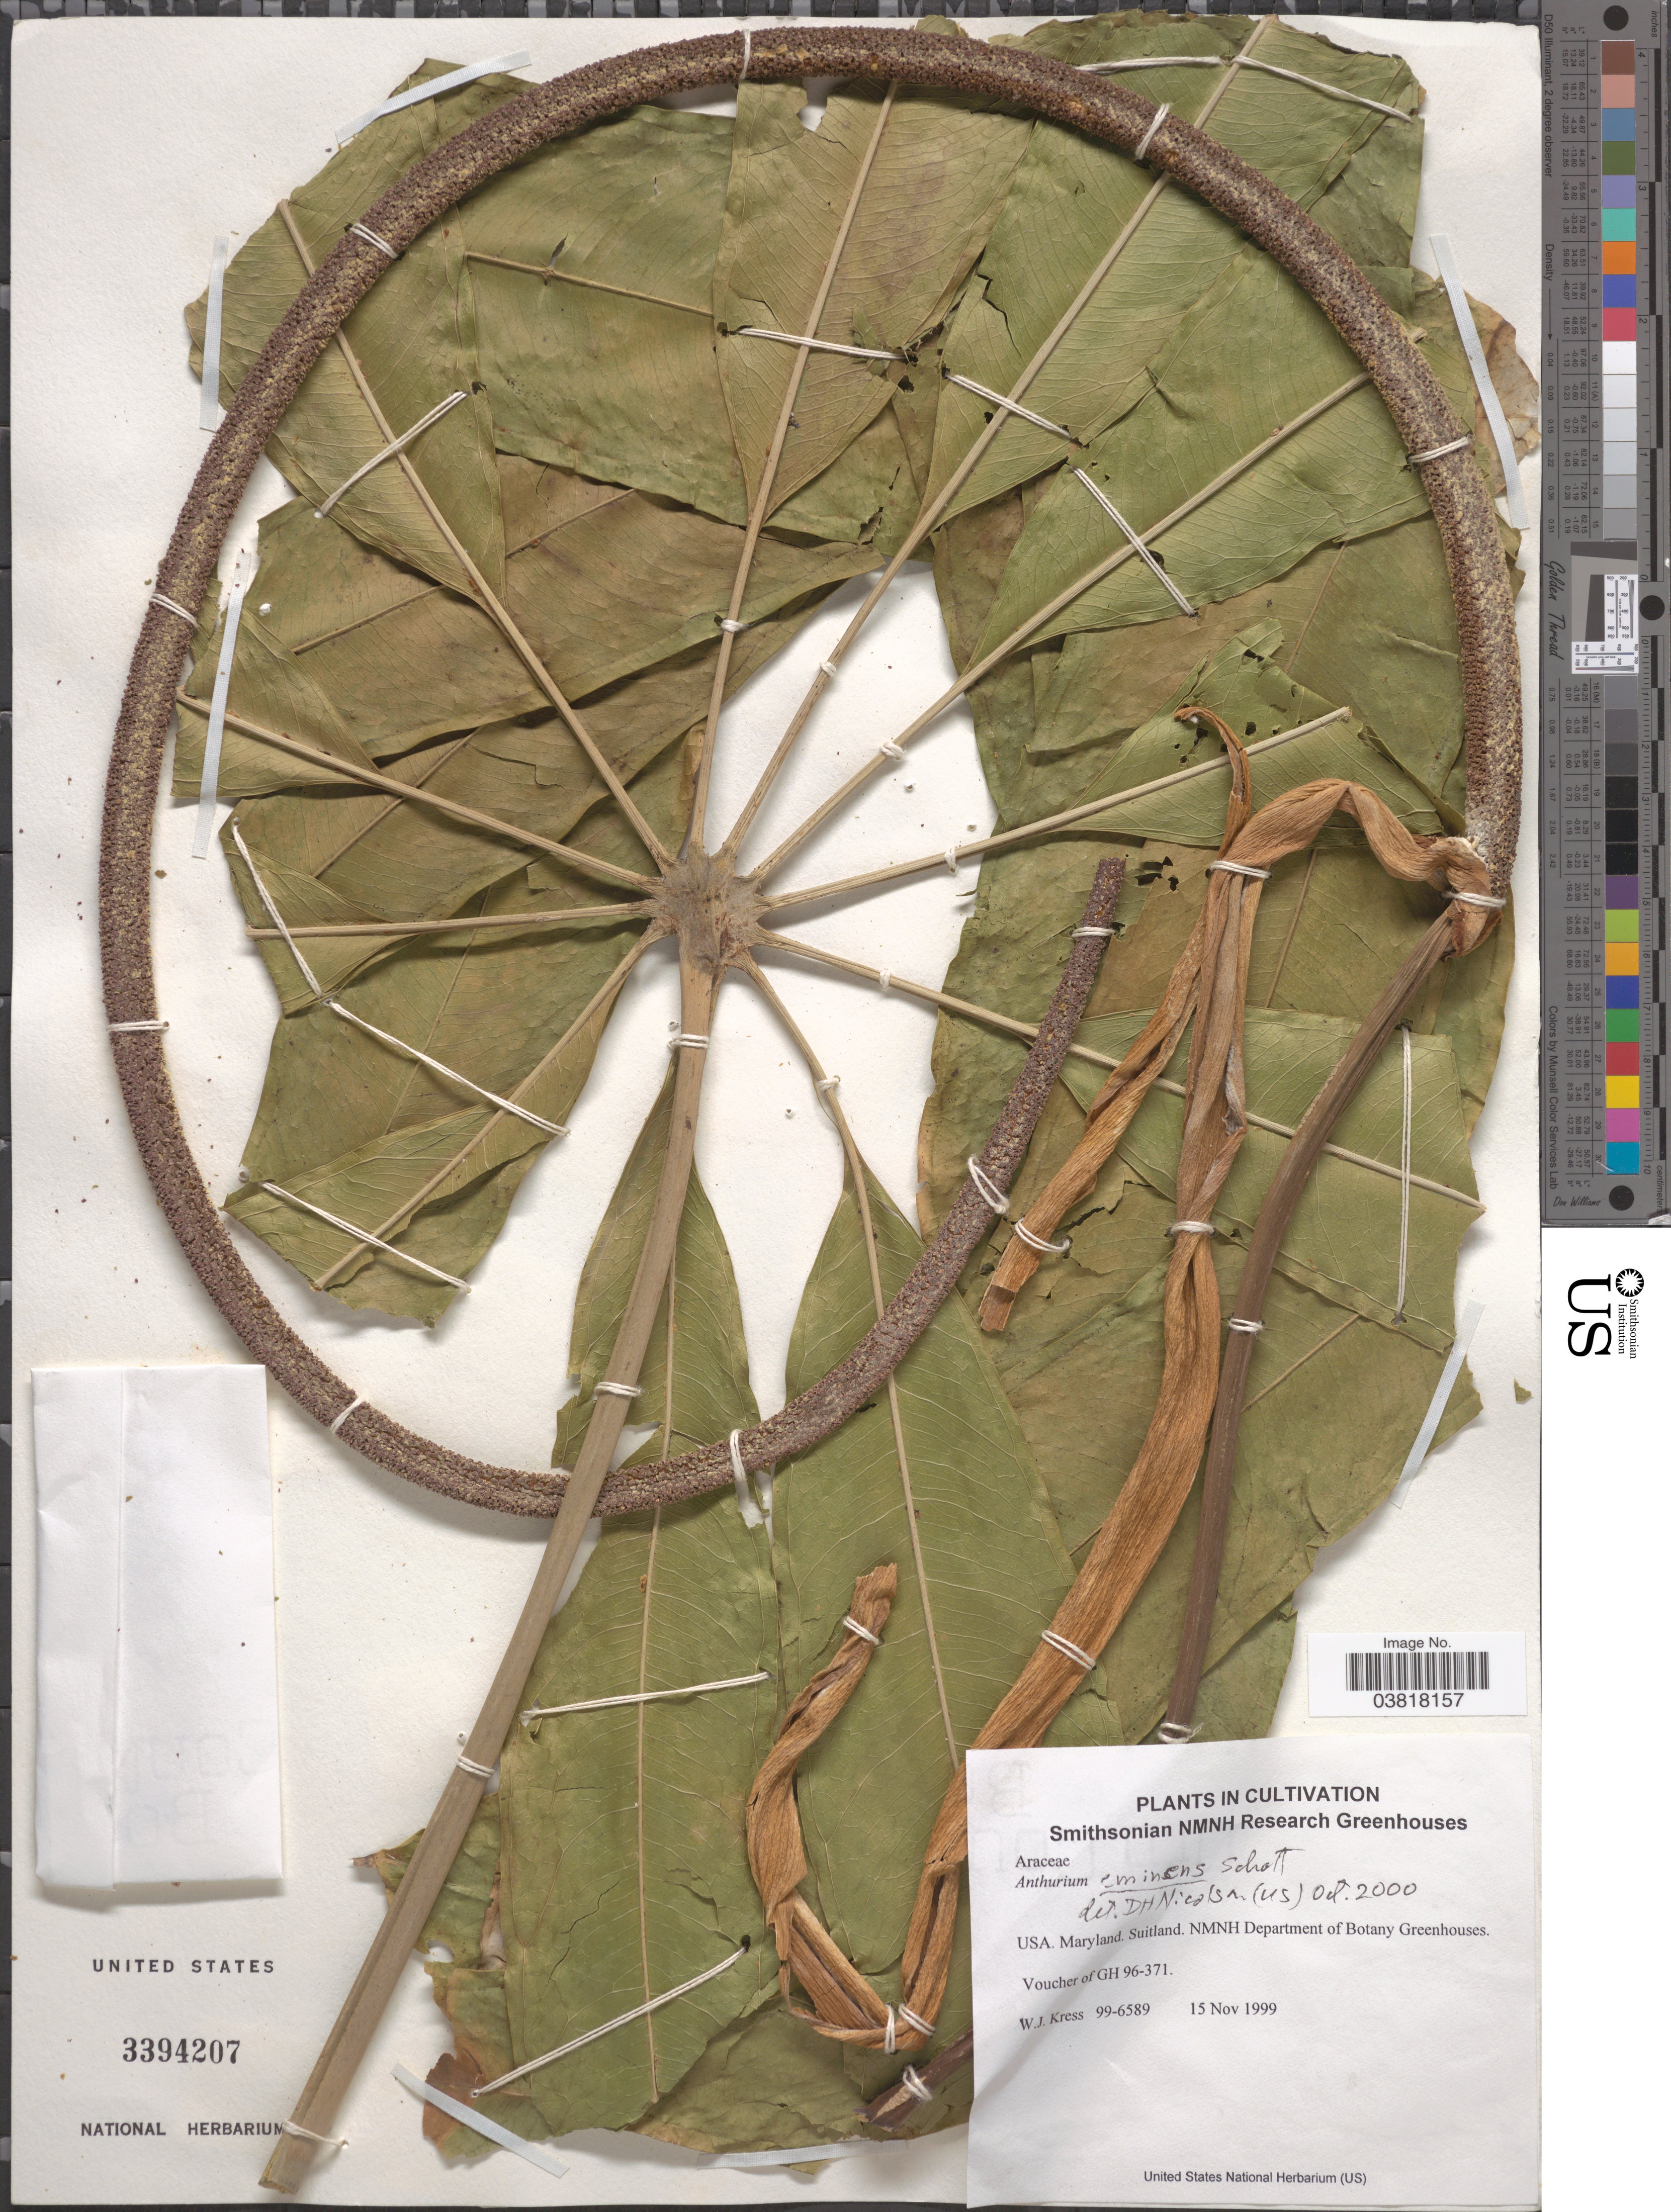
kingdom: Plantae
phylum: Tracheophyta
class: Liliopsida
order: Alismatales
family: Araceae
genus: Anthurium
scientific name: Anthurium eminens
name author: Schott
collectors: W. J. Kress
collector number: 99-6589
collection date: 1999-11-15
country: United States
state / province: Maryland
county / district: Prince George's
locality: Suitland. NMNH Department of Botany Greenhouses.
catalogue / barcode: US 3394207